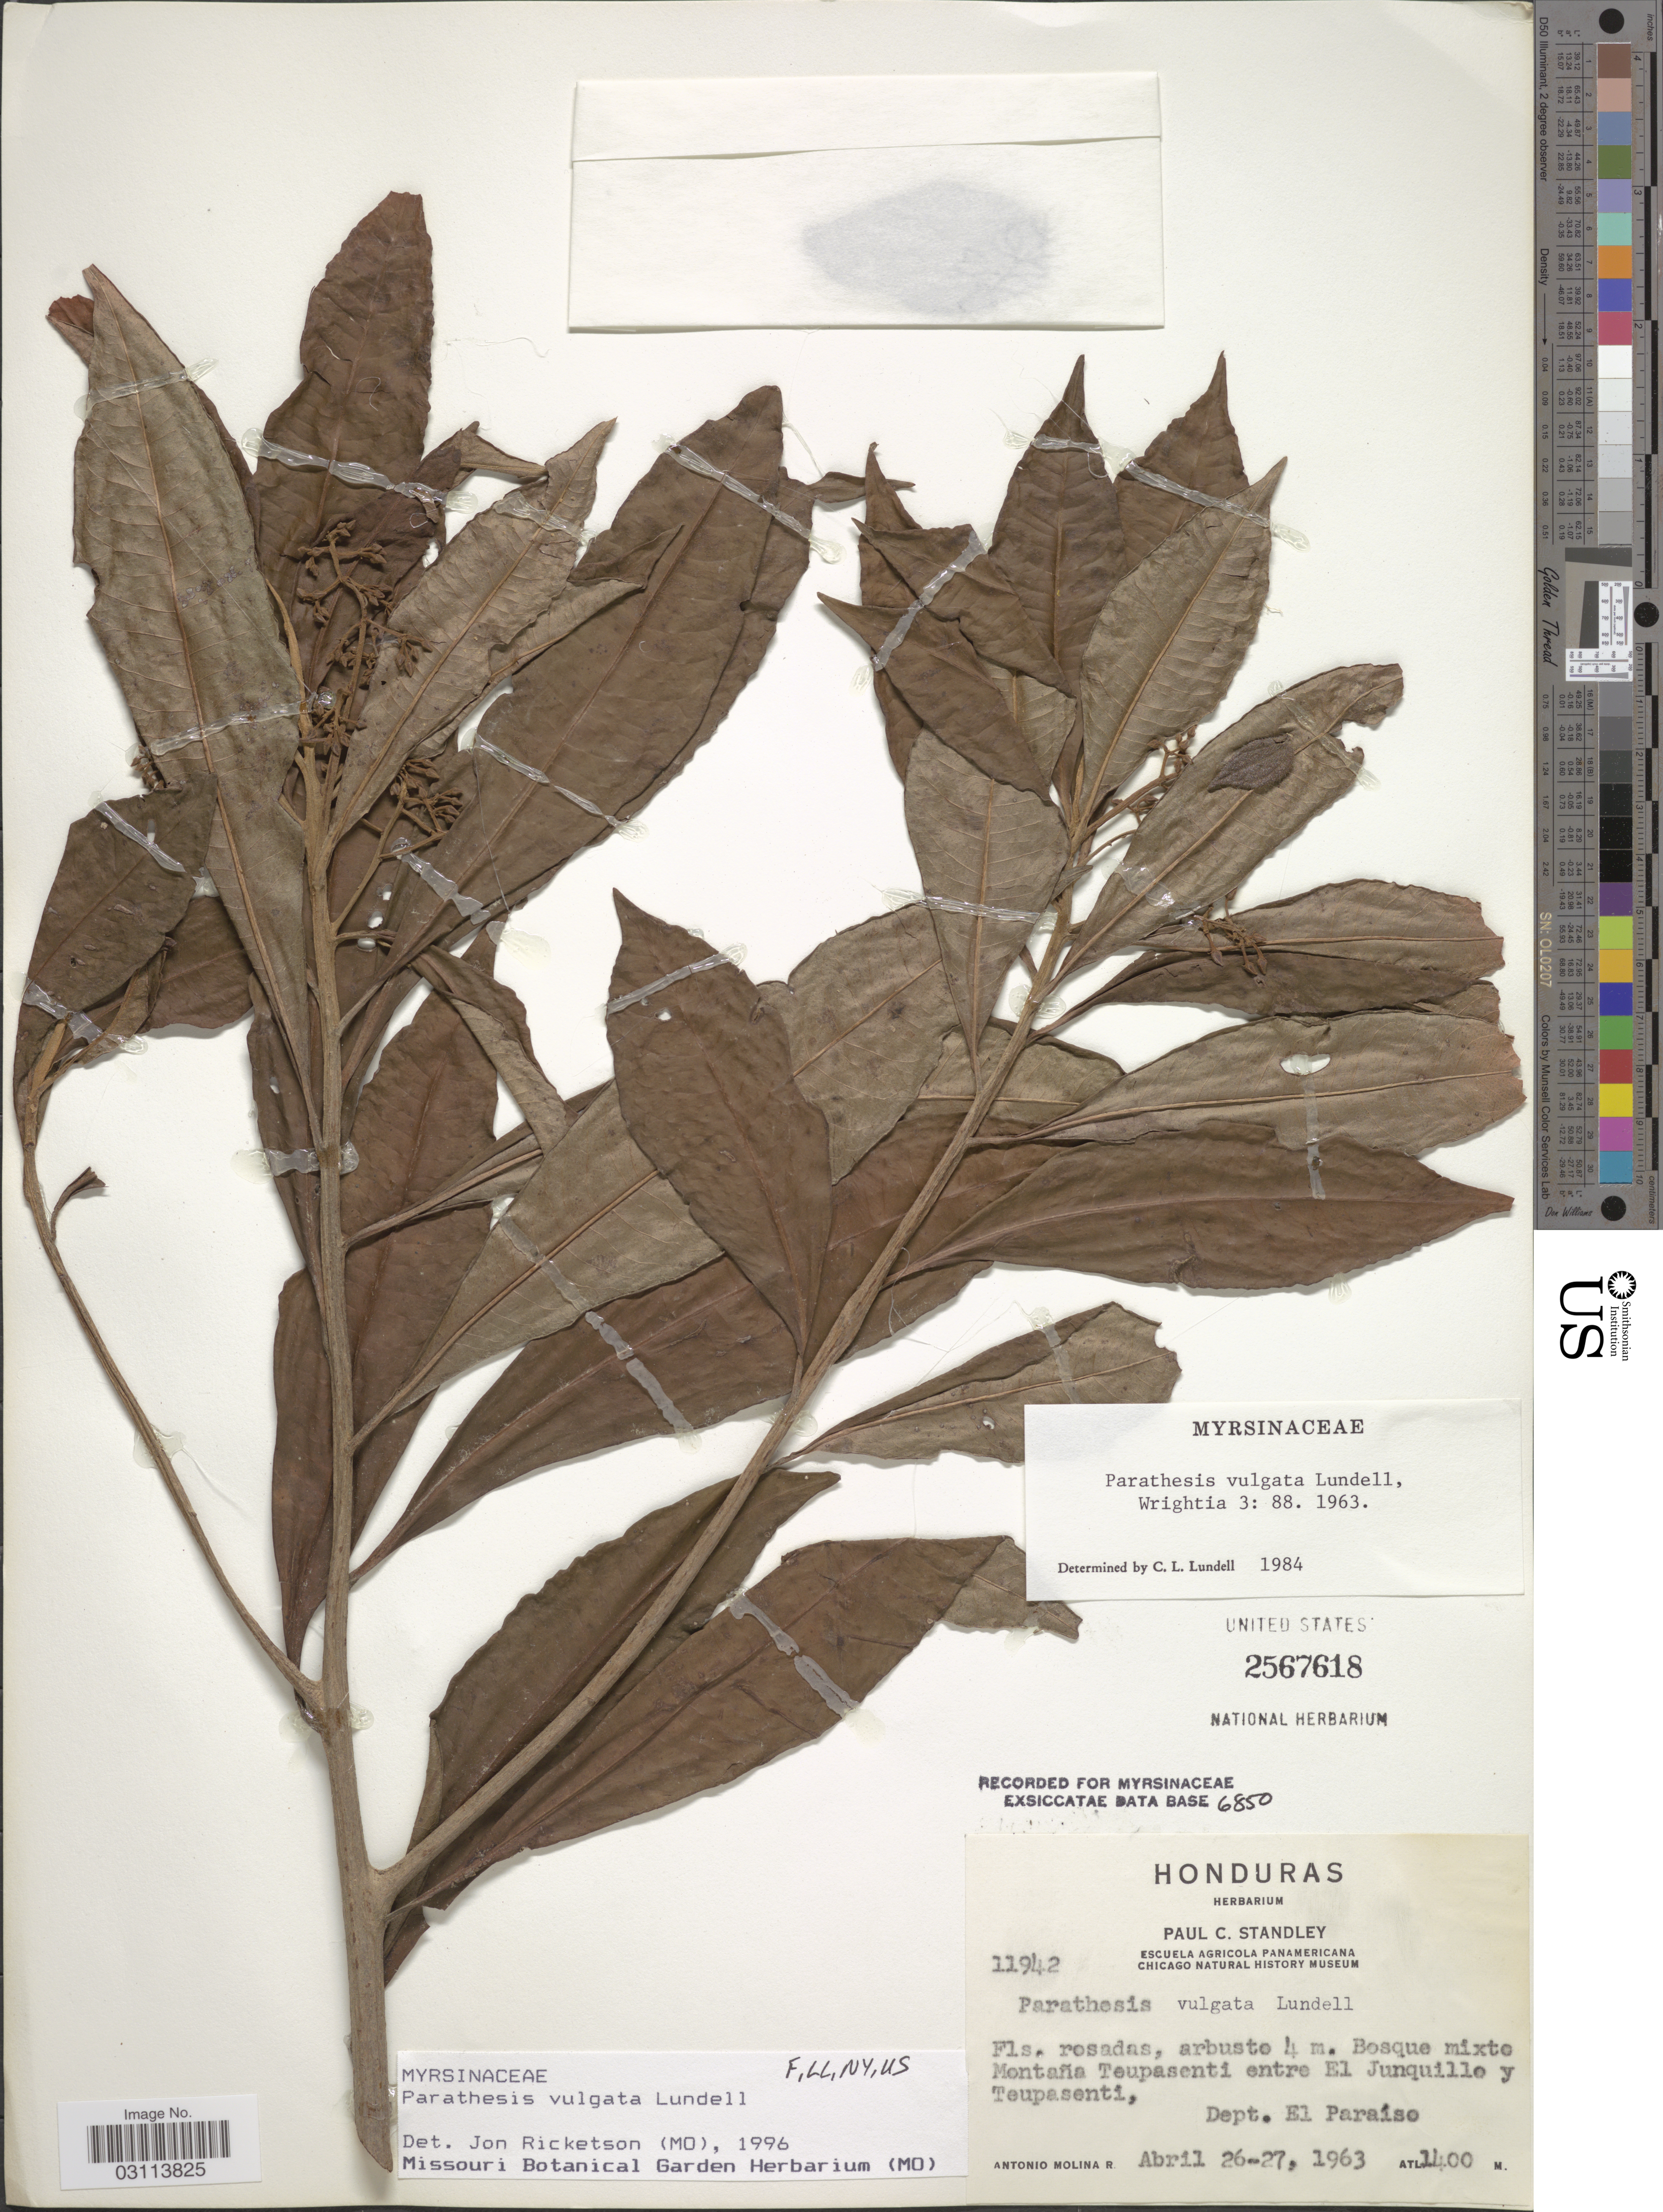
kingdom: Plantae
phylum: Tracheophyta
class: Magnoliopsida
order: Ericales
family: Primulaceae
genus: Parathesis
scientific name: Parathesis vulgata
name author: Lundell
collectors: A. Molina R.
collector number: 11942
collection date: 1963-04-26/1963-04-27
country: Honduras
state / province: El Paraíso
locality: Bosque mixto Montaña Teupasenti entre El Junquillo y Teupasenti, Dept. El Paraíso.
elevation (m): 1400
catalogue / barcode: US 2567618